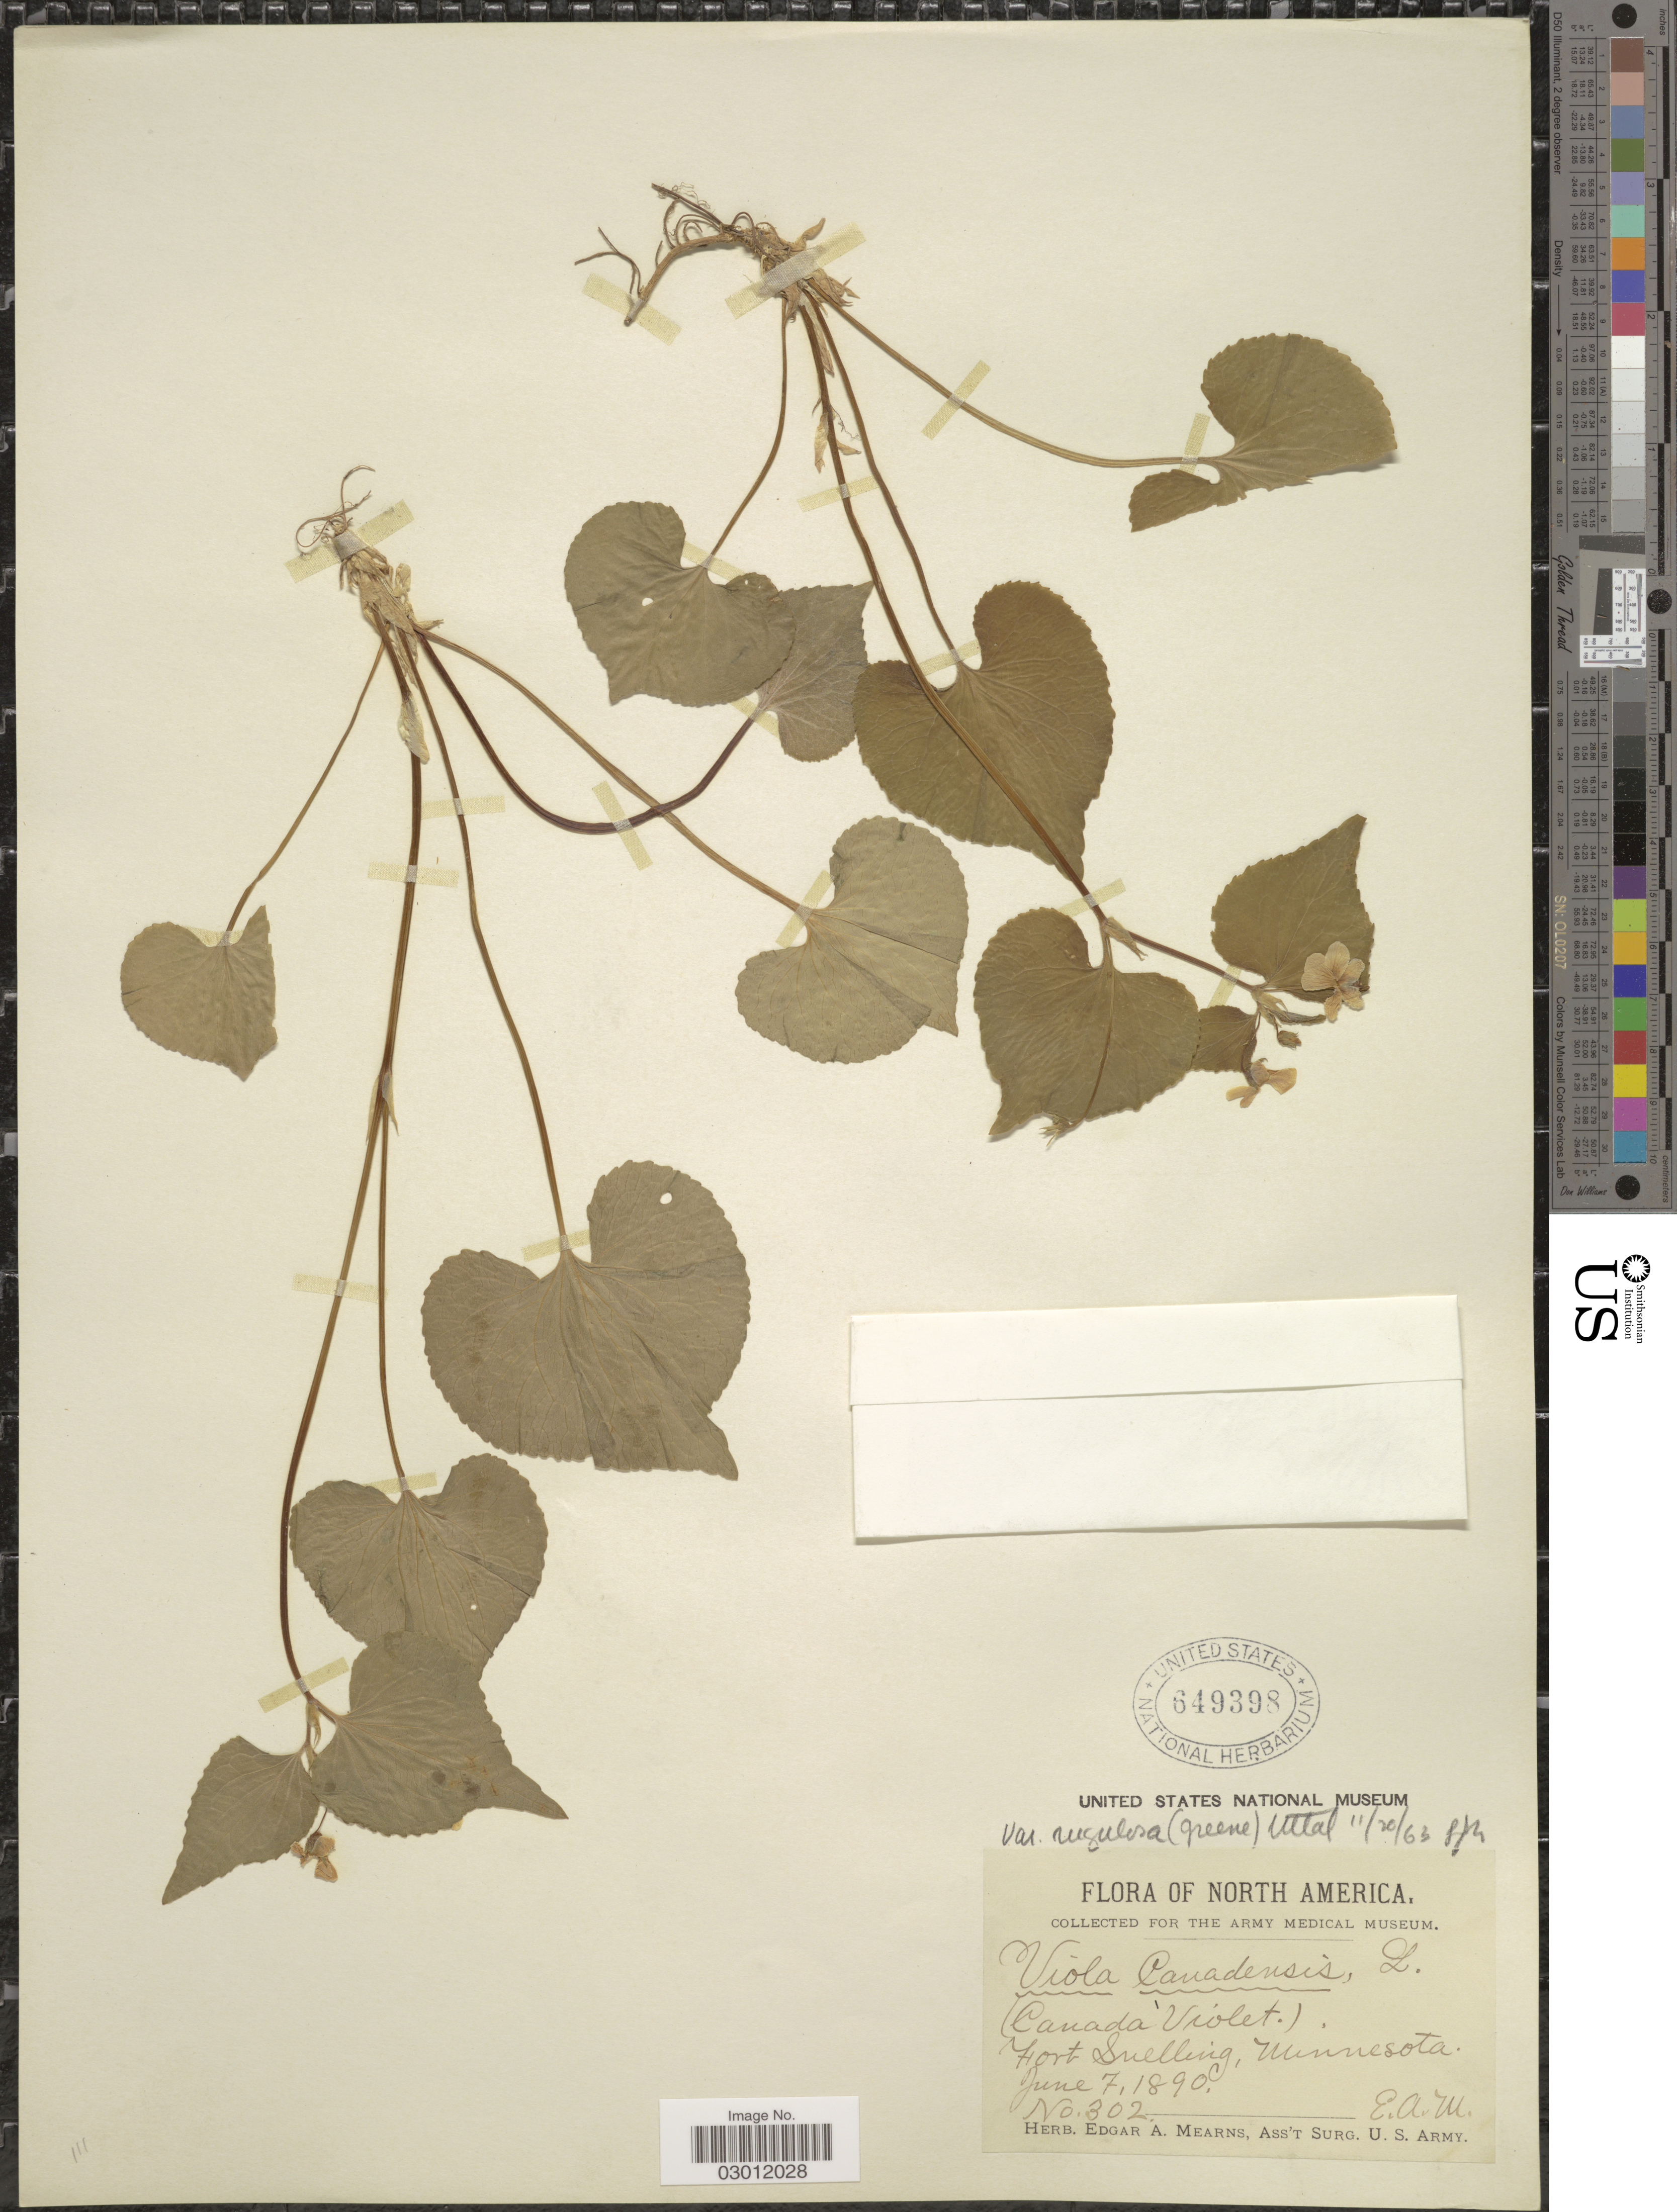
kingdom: Plantae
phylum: Tracheophyta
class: Magnoliopsida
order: Malpighiales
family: Violaceae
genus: Viola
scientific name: Viola canadensis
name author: L.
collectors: E. A. Mearns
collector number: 302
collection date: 1890-06-07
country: United States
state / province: Minnesota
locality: Fort Snelling, Minn.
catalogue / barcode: US 649398